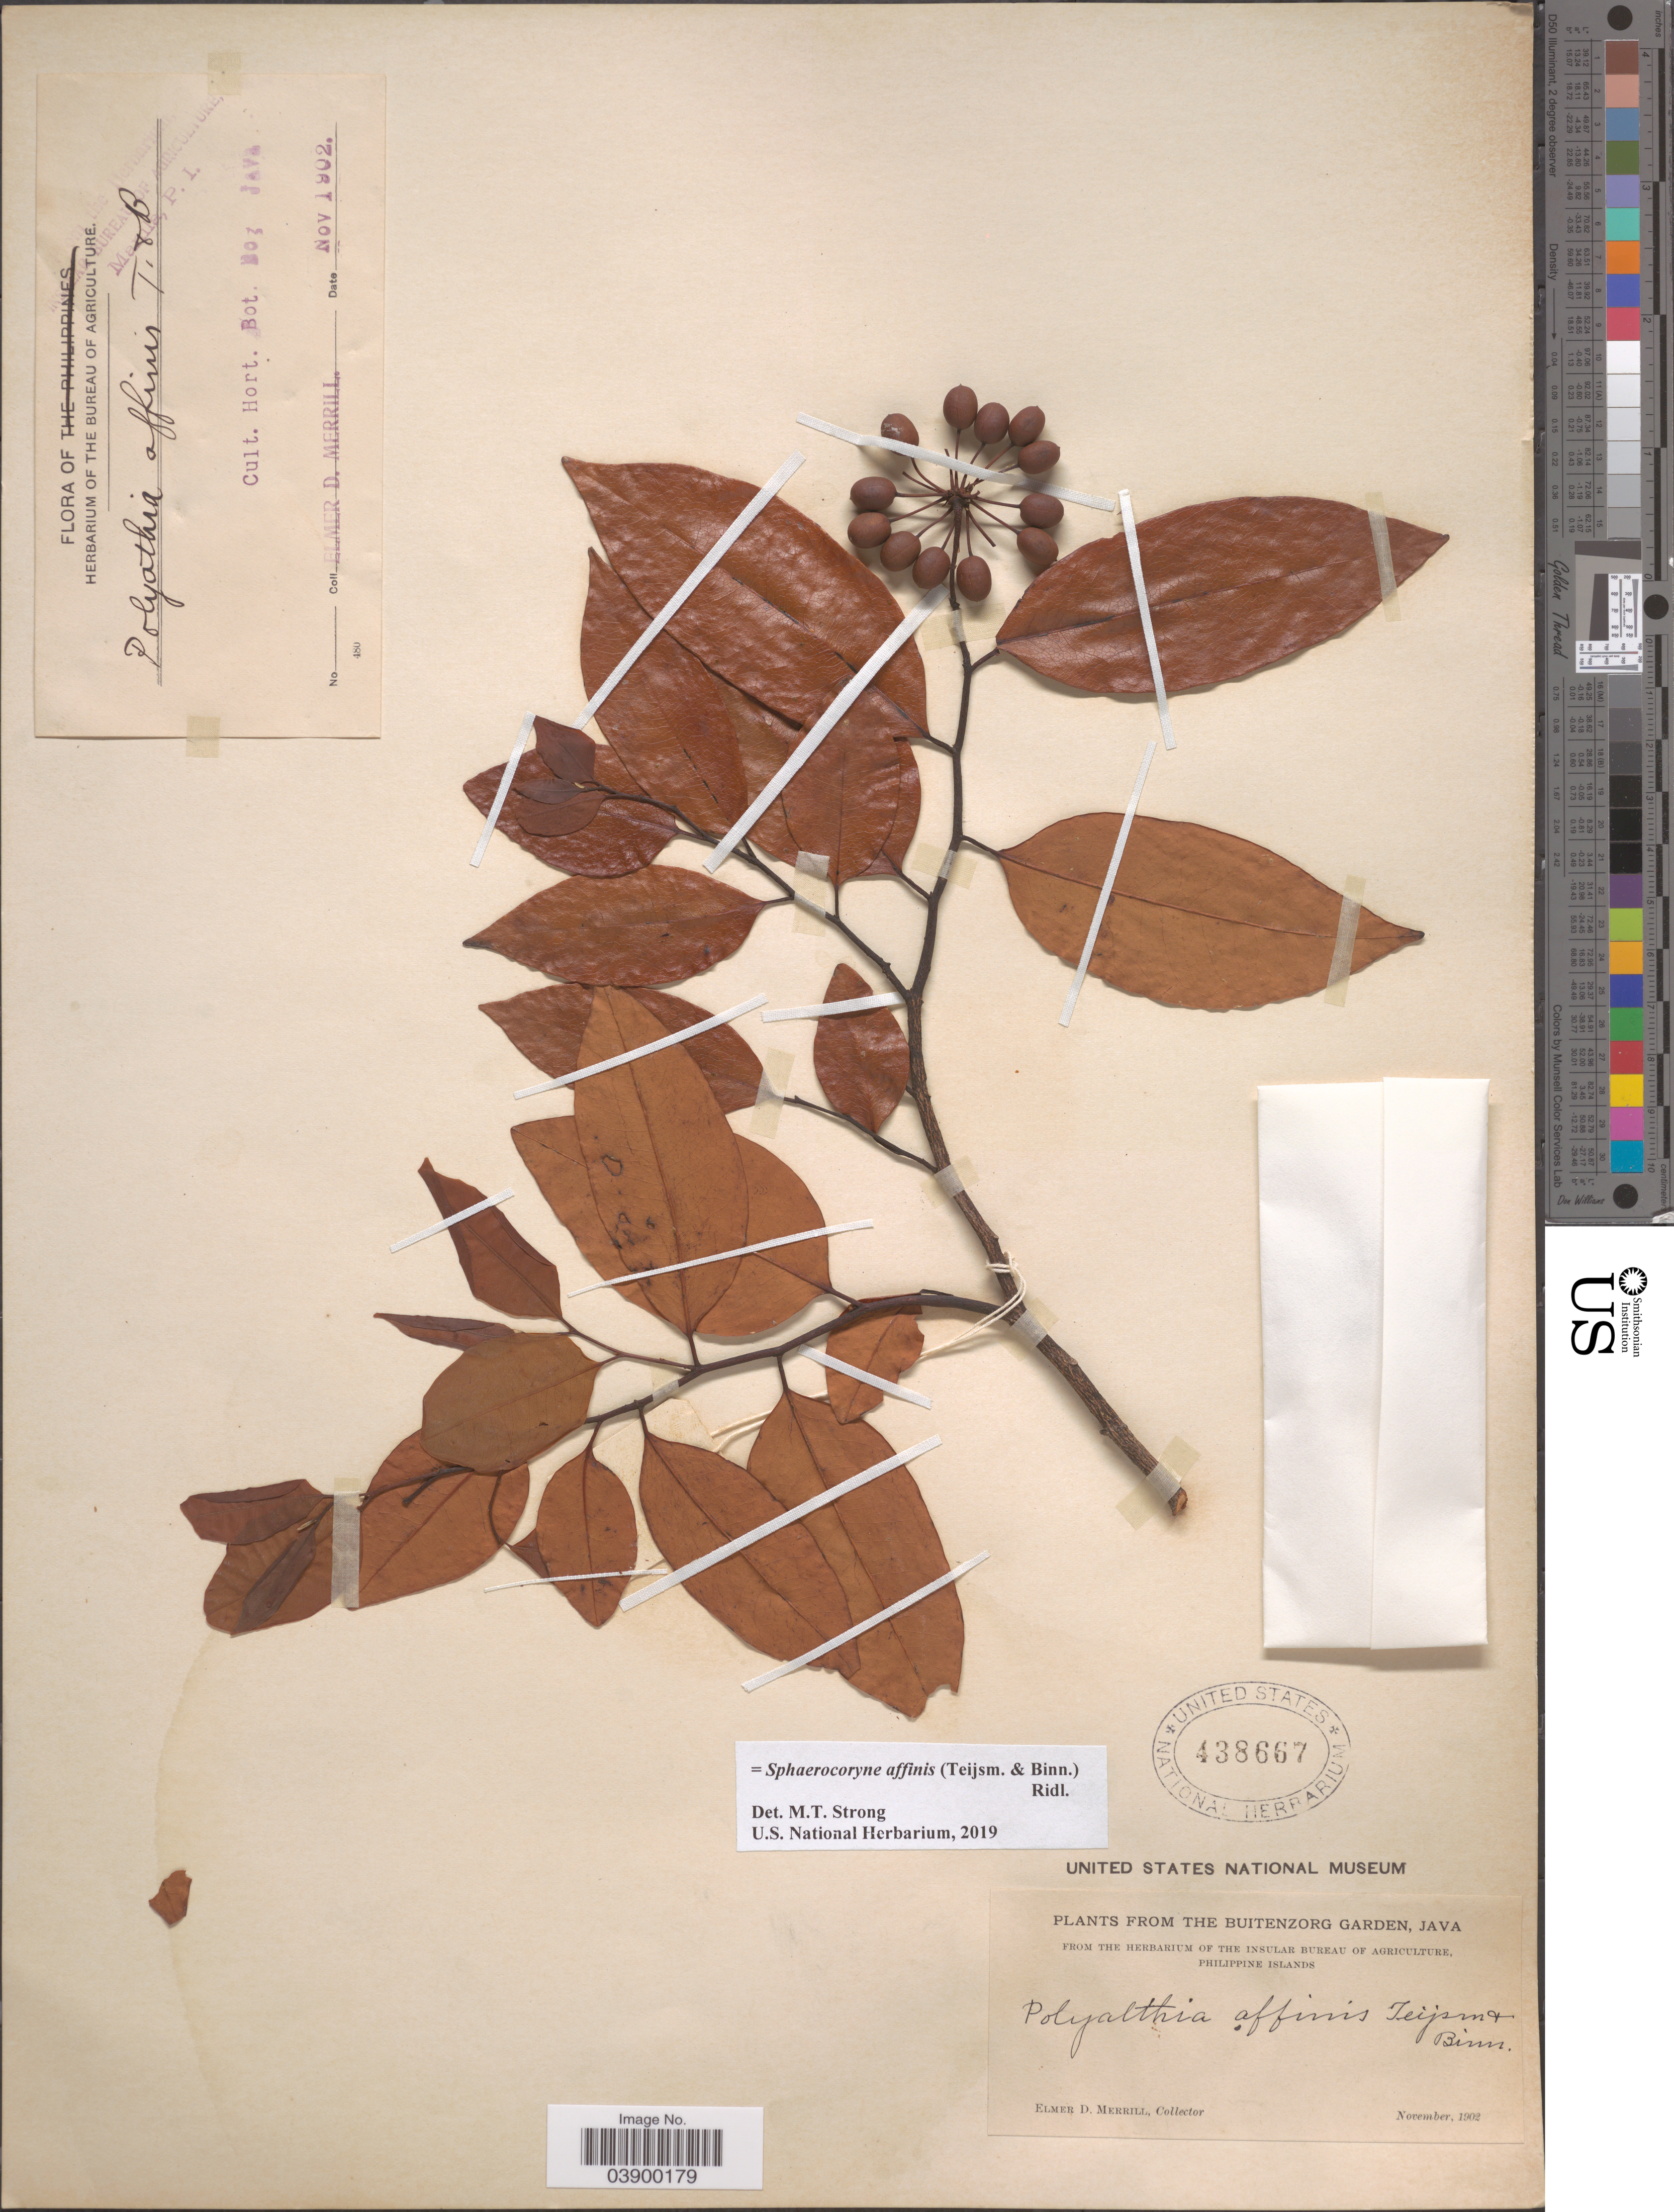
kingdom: Plantae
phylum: Tracheophyta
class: Magnoliopsida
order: Magnoliales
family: Annonaceae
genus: Sphaerocoryne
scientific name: Sphaerocoryne affinis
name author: Ridl.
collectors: E. D. Merrill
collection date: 1902-11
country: Indonesia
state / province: Java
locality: Cult. Hort. Bot. Bog. Java. The Buitenzorg Garden.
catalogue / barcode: US 438667